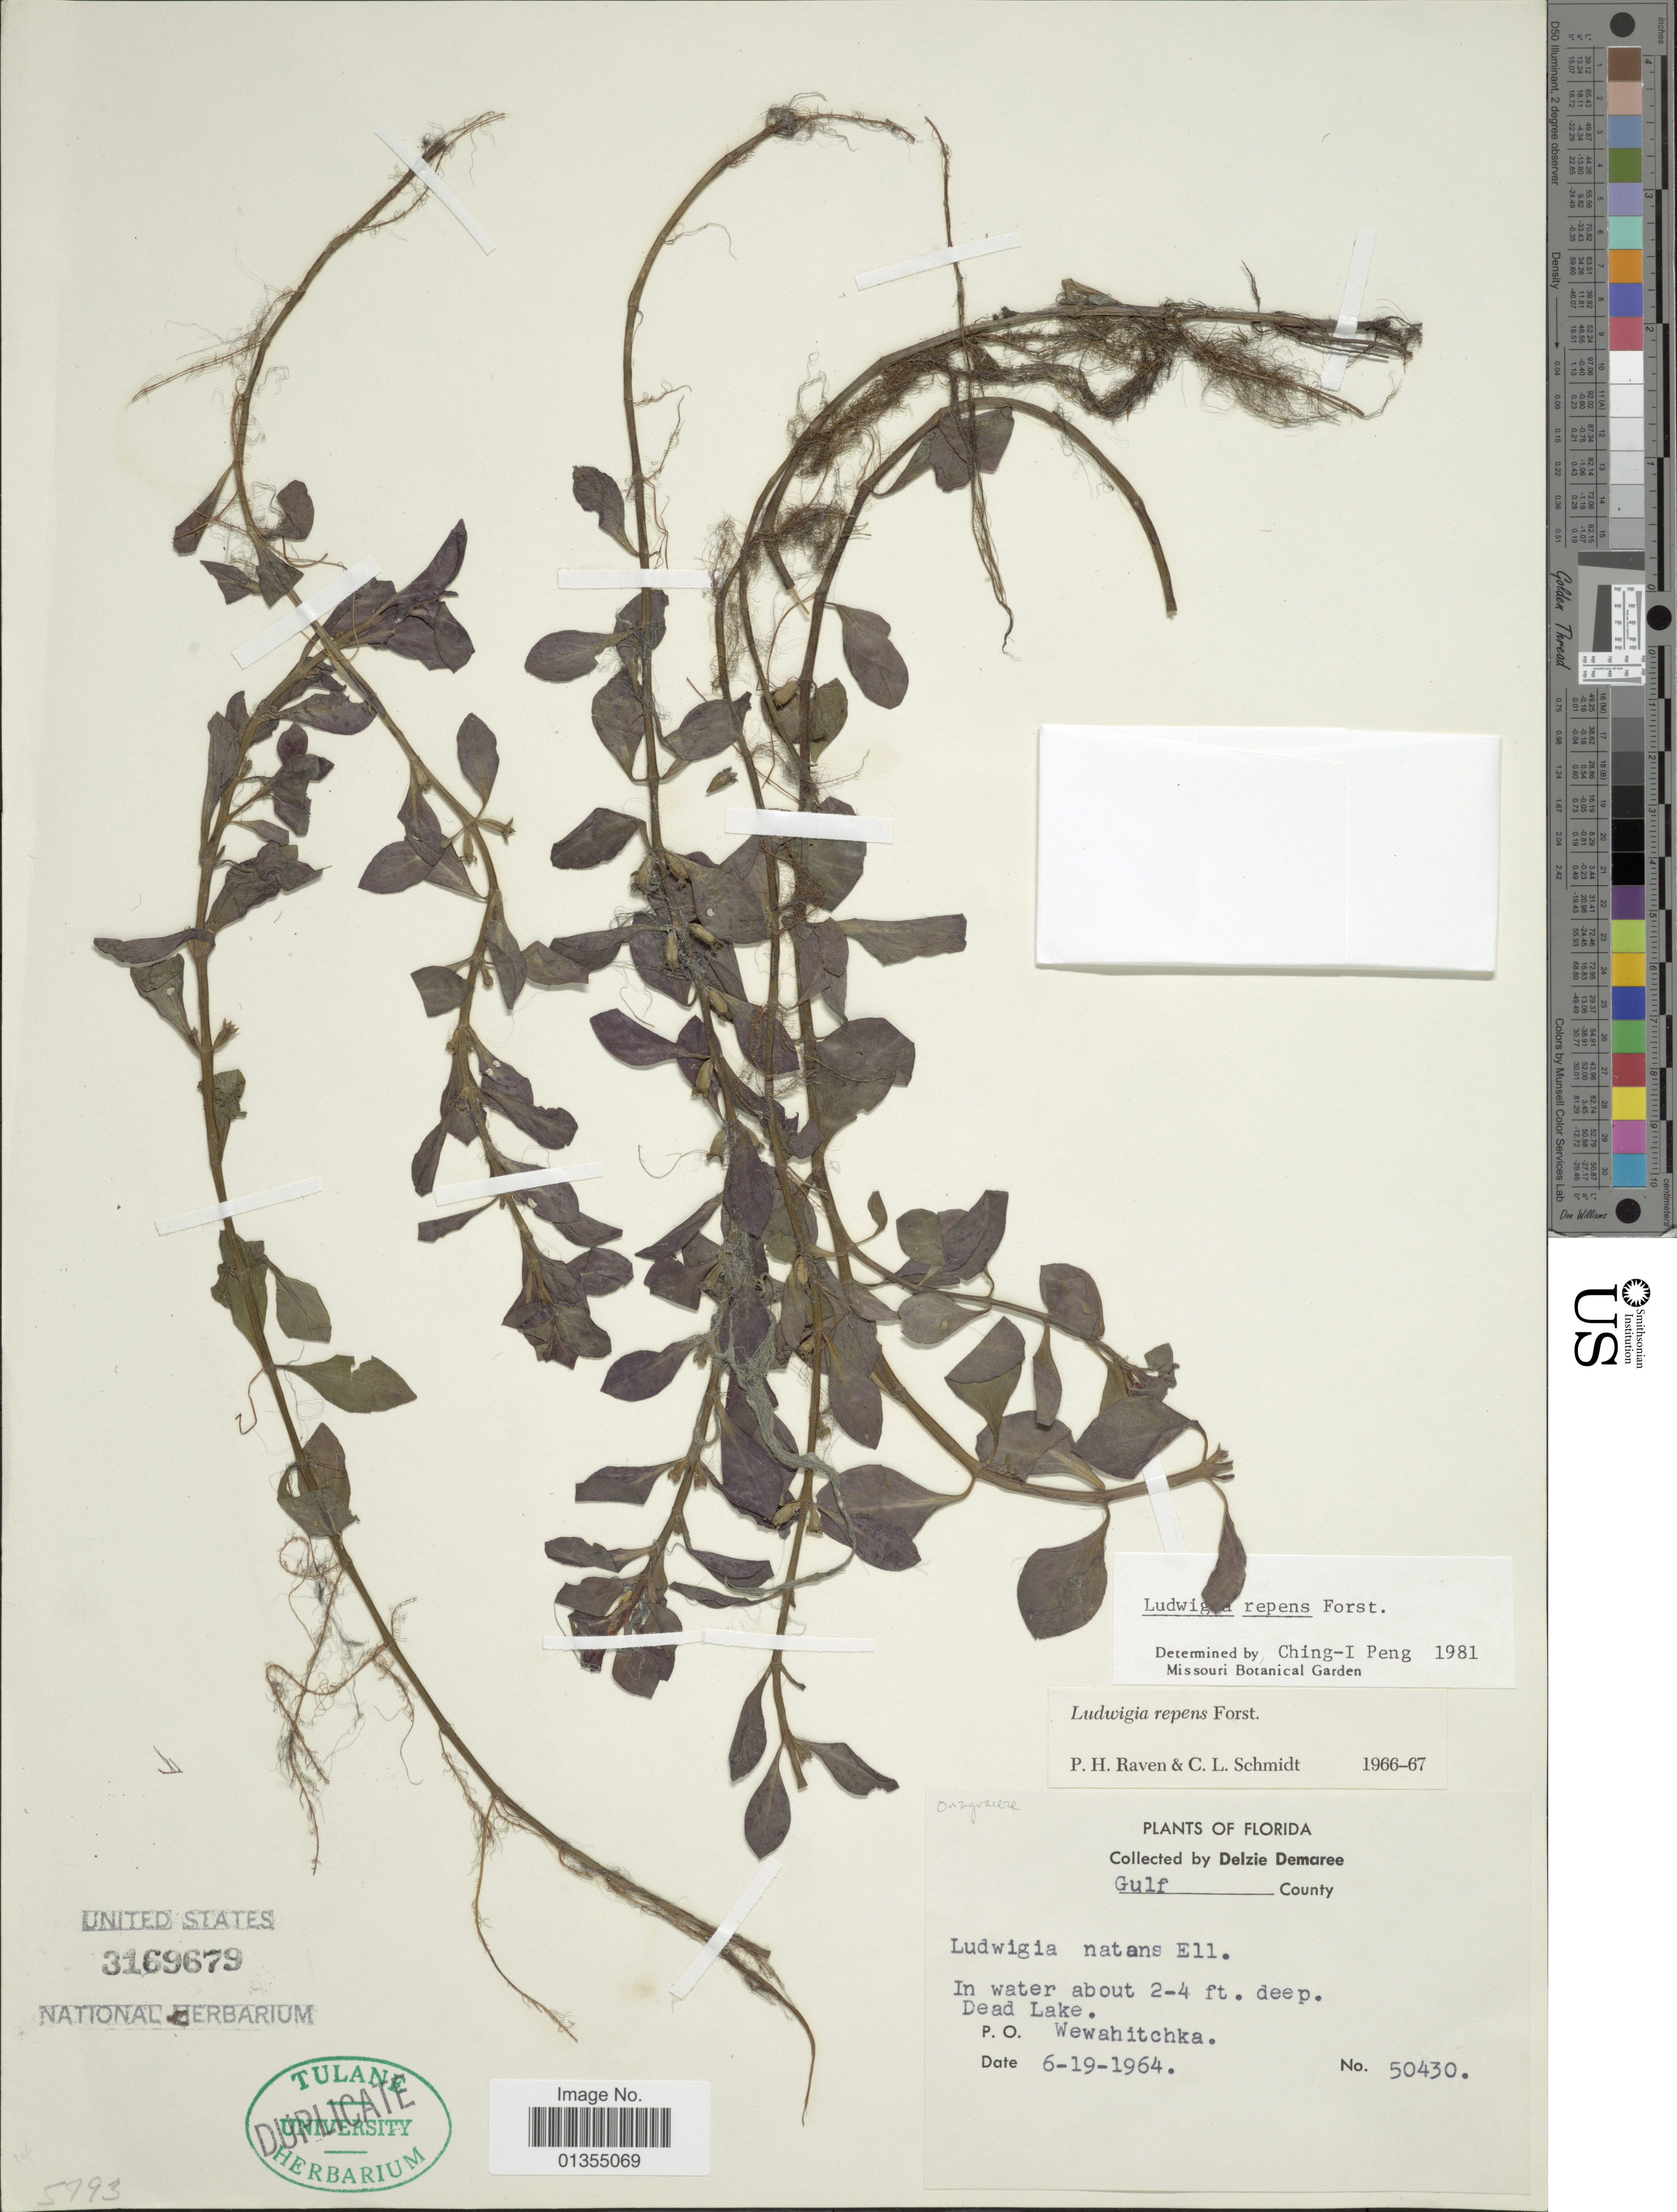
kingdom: Plantae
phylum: Tracheophyta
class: Magnoliopsida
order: Myrtales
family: Onagraceae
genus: Ludwigia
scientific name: Ludwigia repens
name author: J.R. Forst.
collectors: D. Demaree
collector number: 50430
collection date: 1964-06-19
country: United States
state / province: Florida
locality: Gulf County, Dead Lake, P.O. Wewahitchka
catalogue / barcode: US 3169679